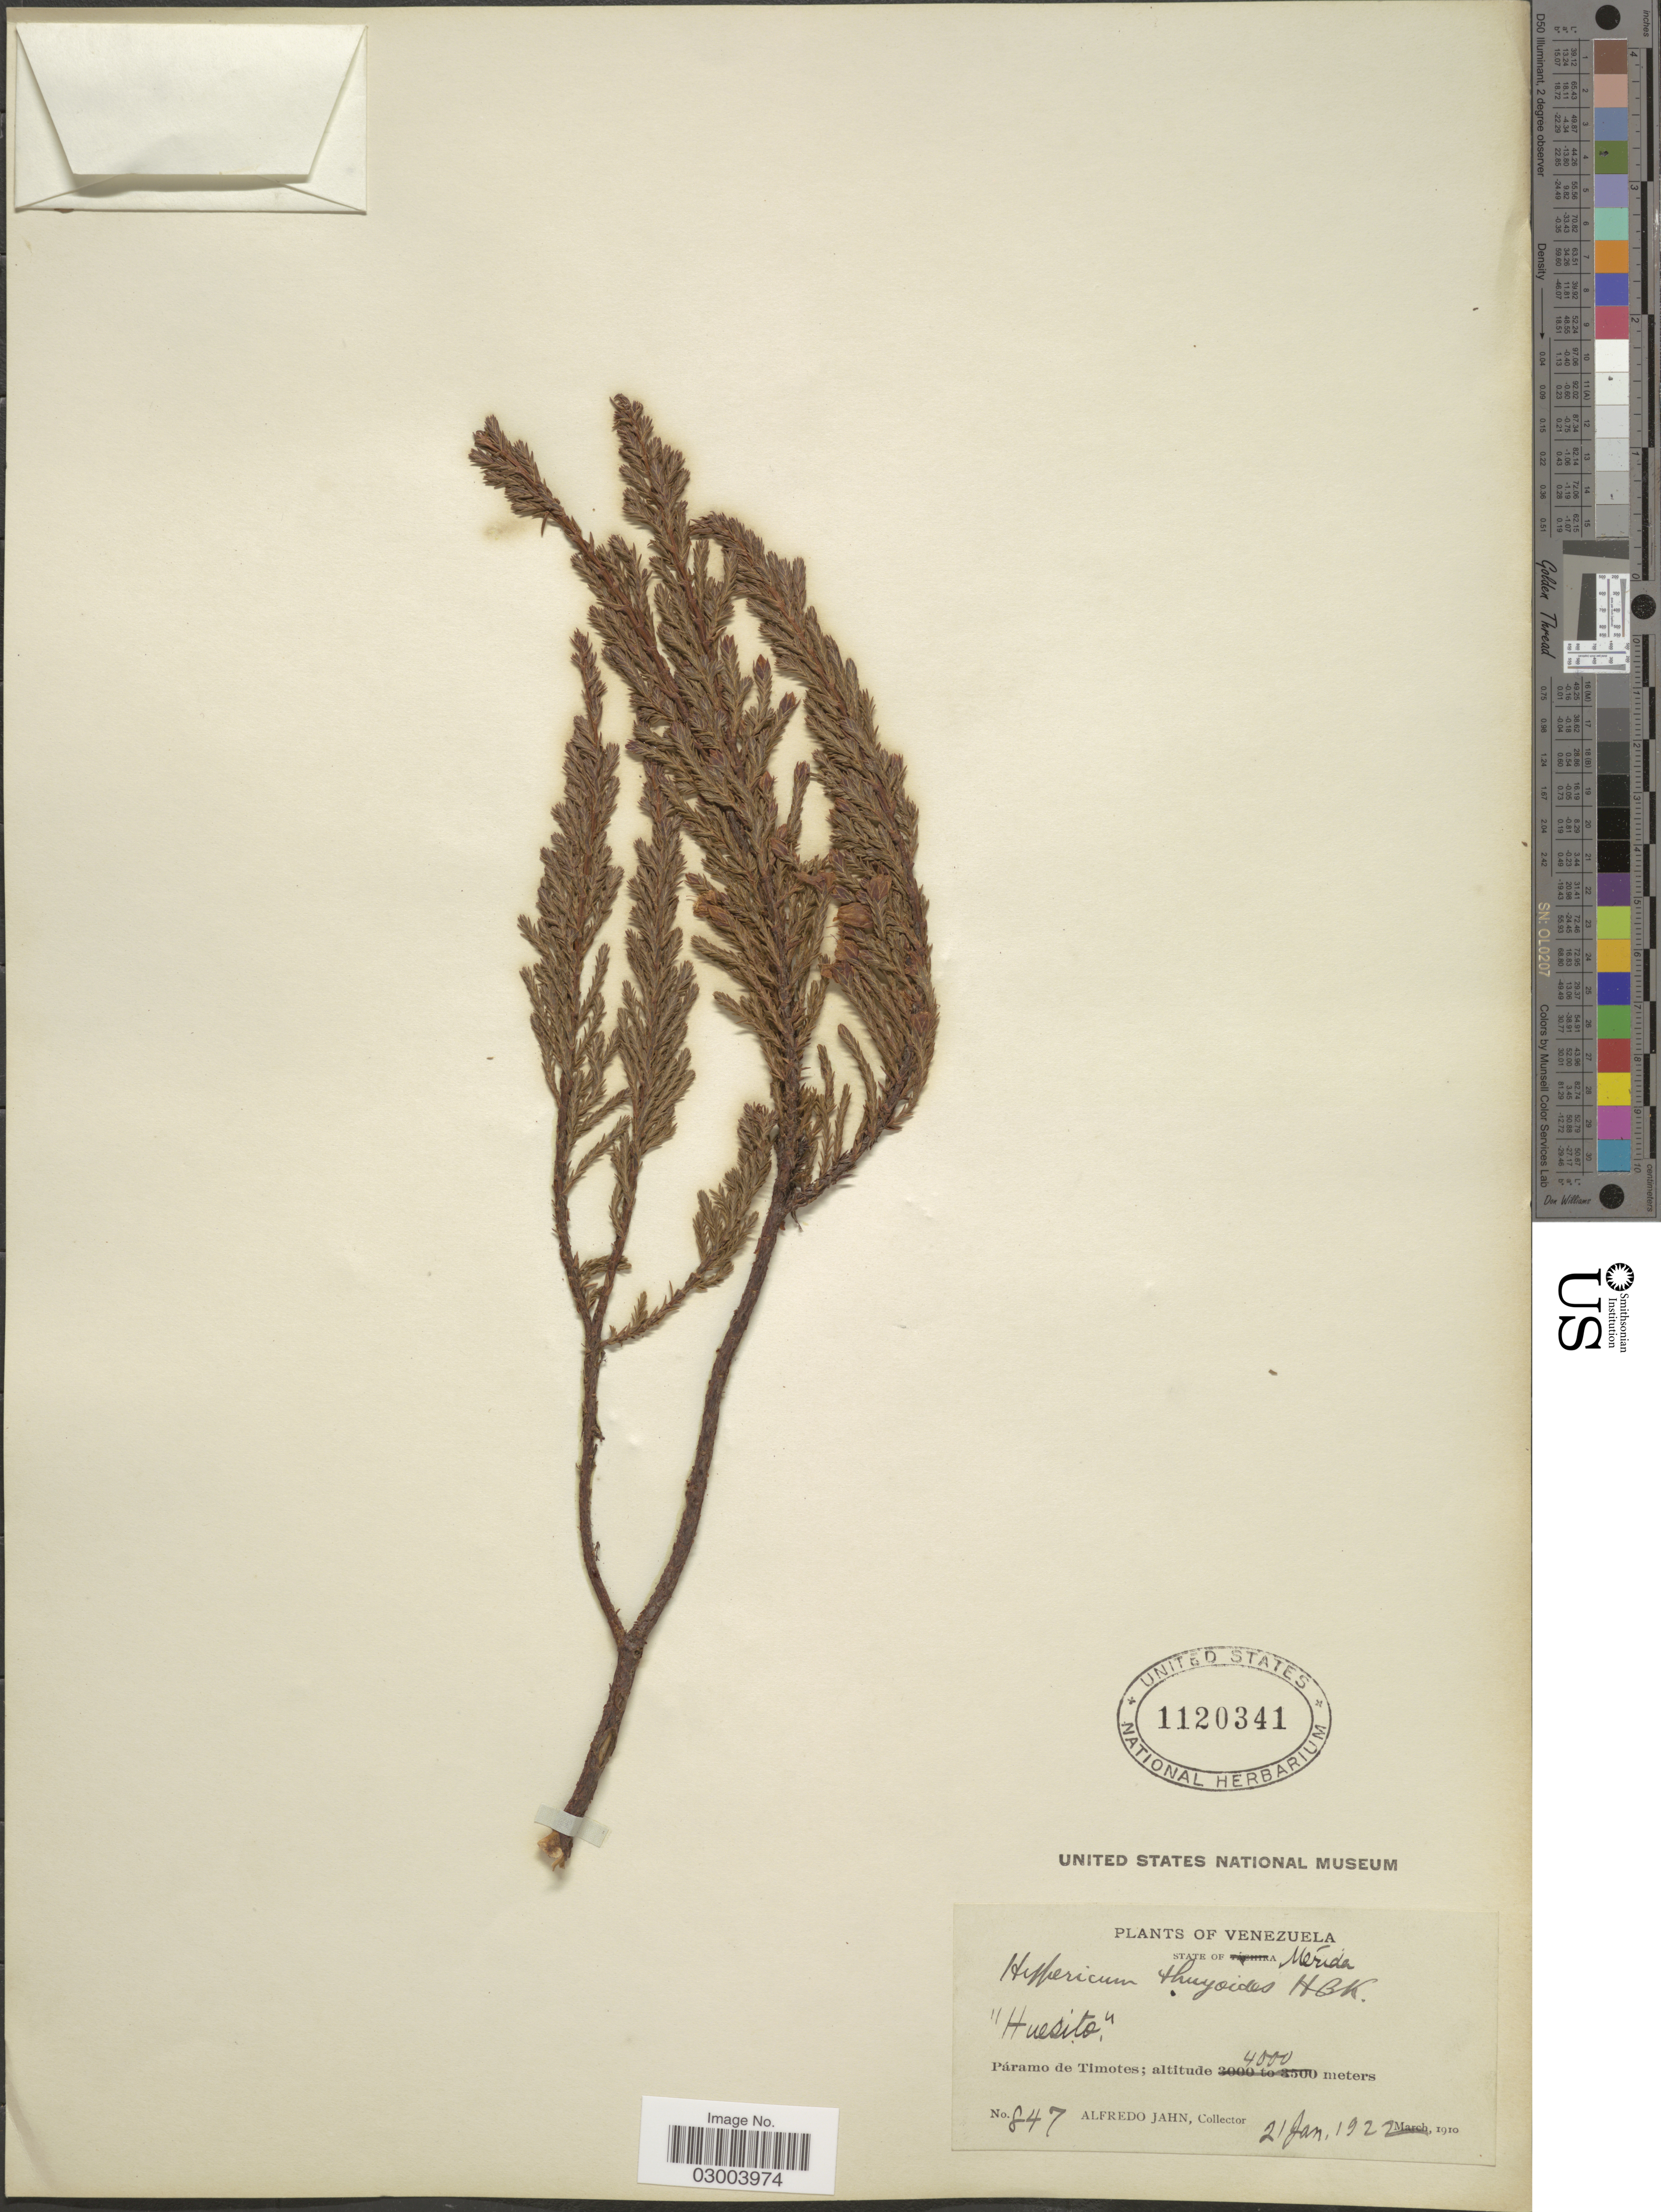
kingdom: Plantae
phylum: Tracheophyta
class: Magnoliopsida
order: Malpighiales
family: Hypericaceae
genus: Hypericum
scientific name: Hypericum laricifolium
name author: Juss.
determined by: Strong, M. T., (US), Smithsonian Institution - National Museum of Natural History (UNITED STATES)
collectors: A. Jahn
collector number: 847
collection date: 1922-01-21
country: Venezuela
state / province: Mérida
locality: Huesito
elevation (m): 4000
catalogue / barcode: US 1120341